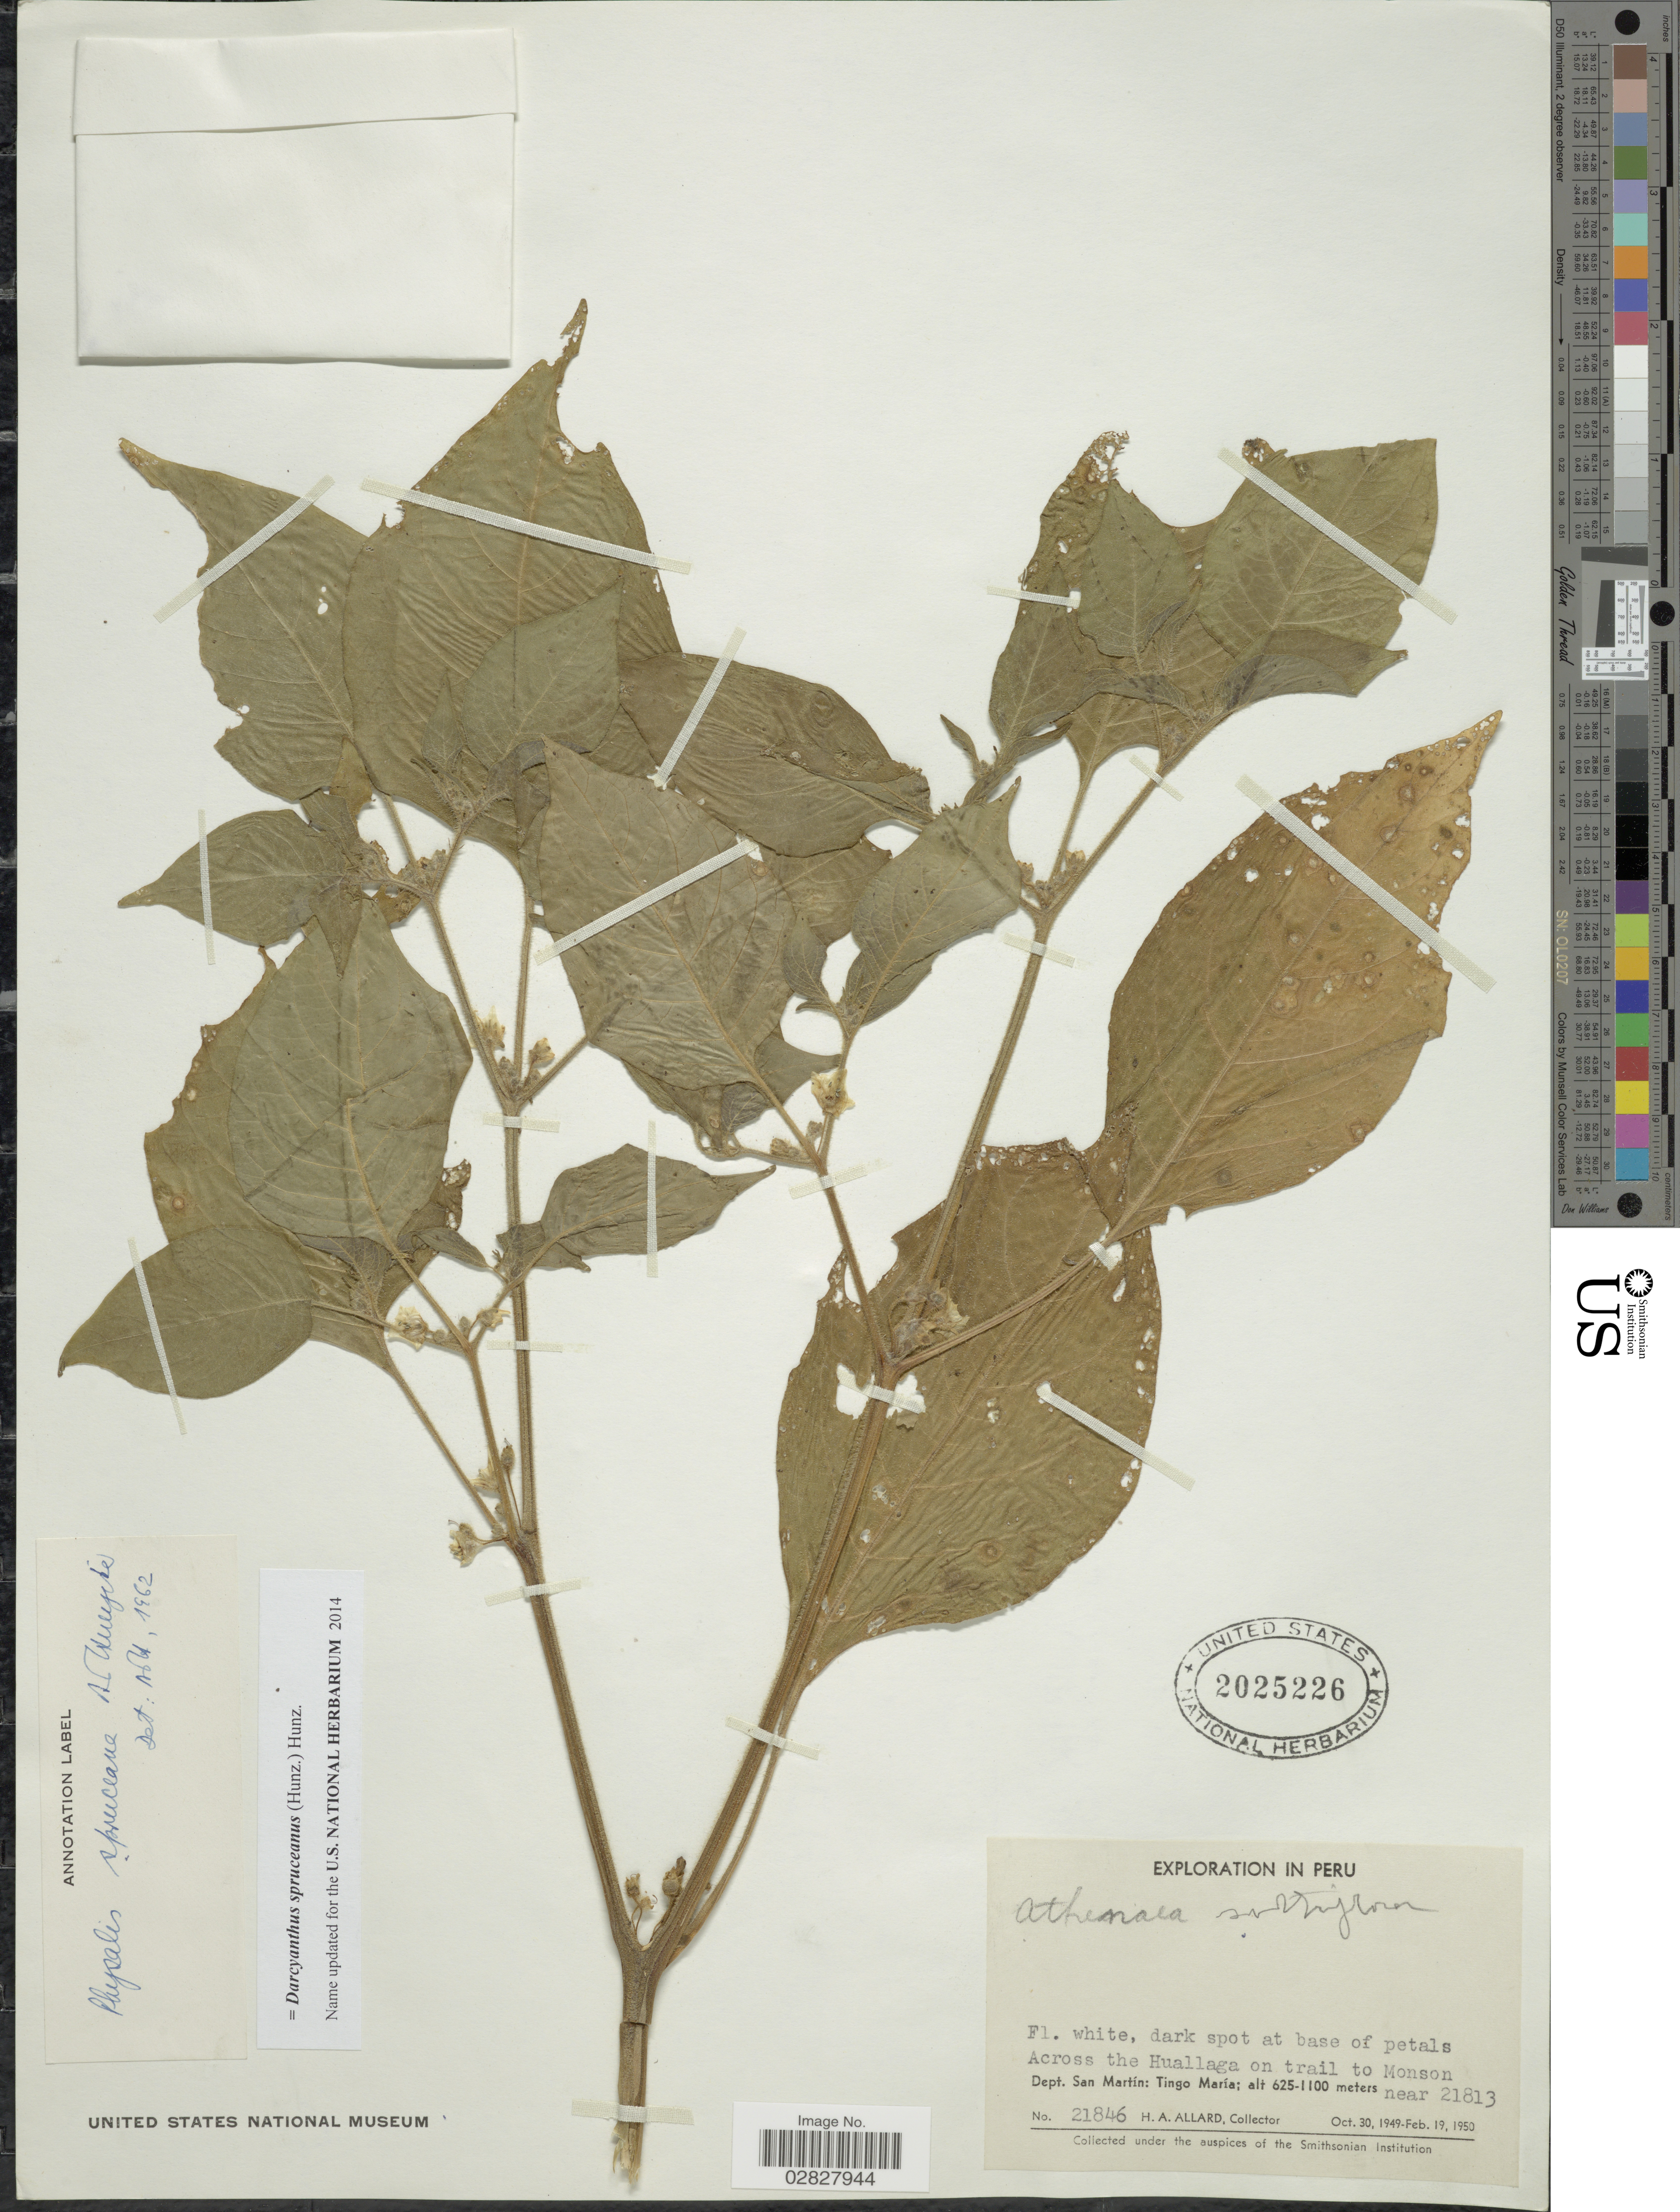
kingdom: Plantae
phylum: Tracheophyta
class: Magnoliopsida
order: Solanales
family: Solanaceae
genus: Darcyanthus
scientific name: Darcyanthus spruceanus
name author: (Hunz.) Hunz.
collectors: H. A. Allard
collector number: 21846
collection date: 1949-10-30/1950-02-19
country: Peru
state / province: San Martín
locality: Dept. San Martín: Tingo María, Across the Huallaga on trail to Monson near 21813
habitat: across the river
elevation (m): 625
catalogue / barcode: US 2025226